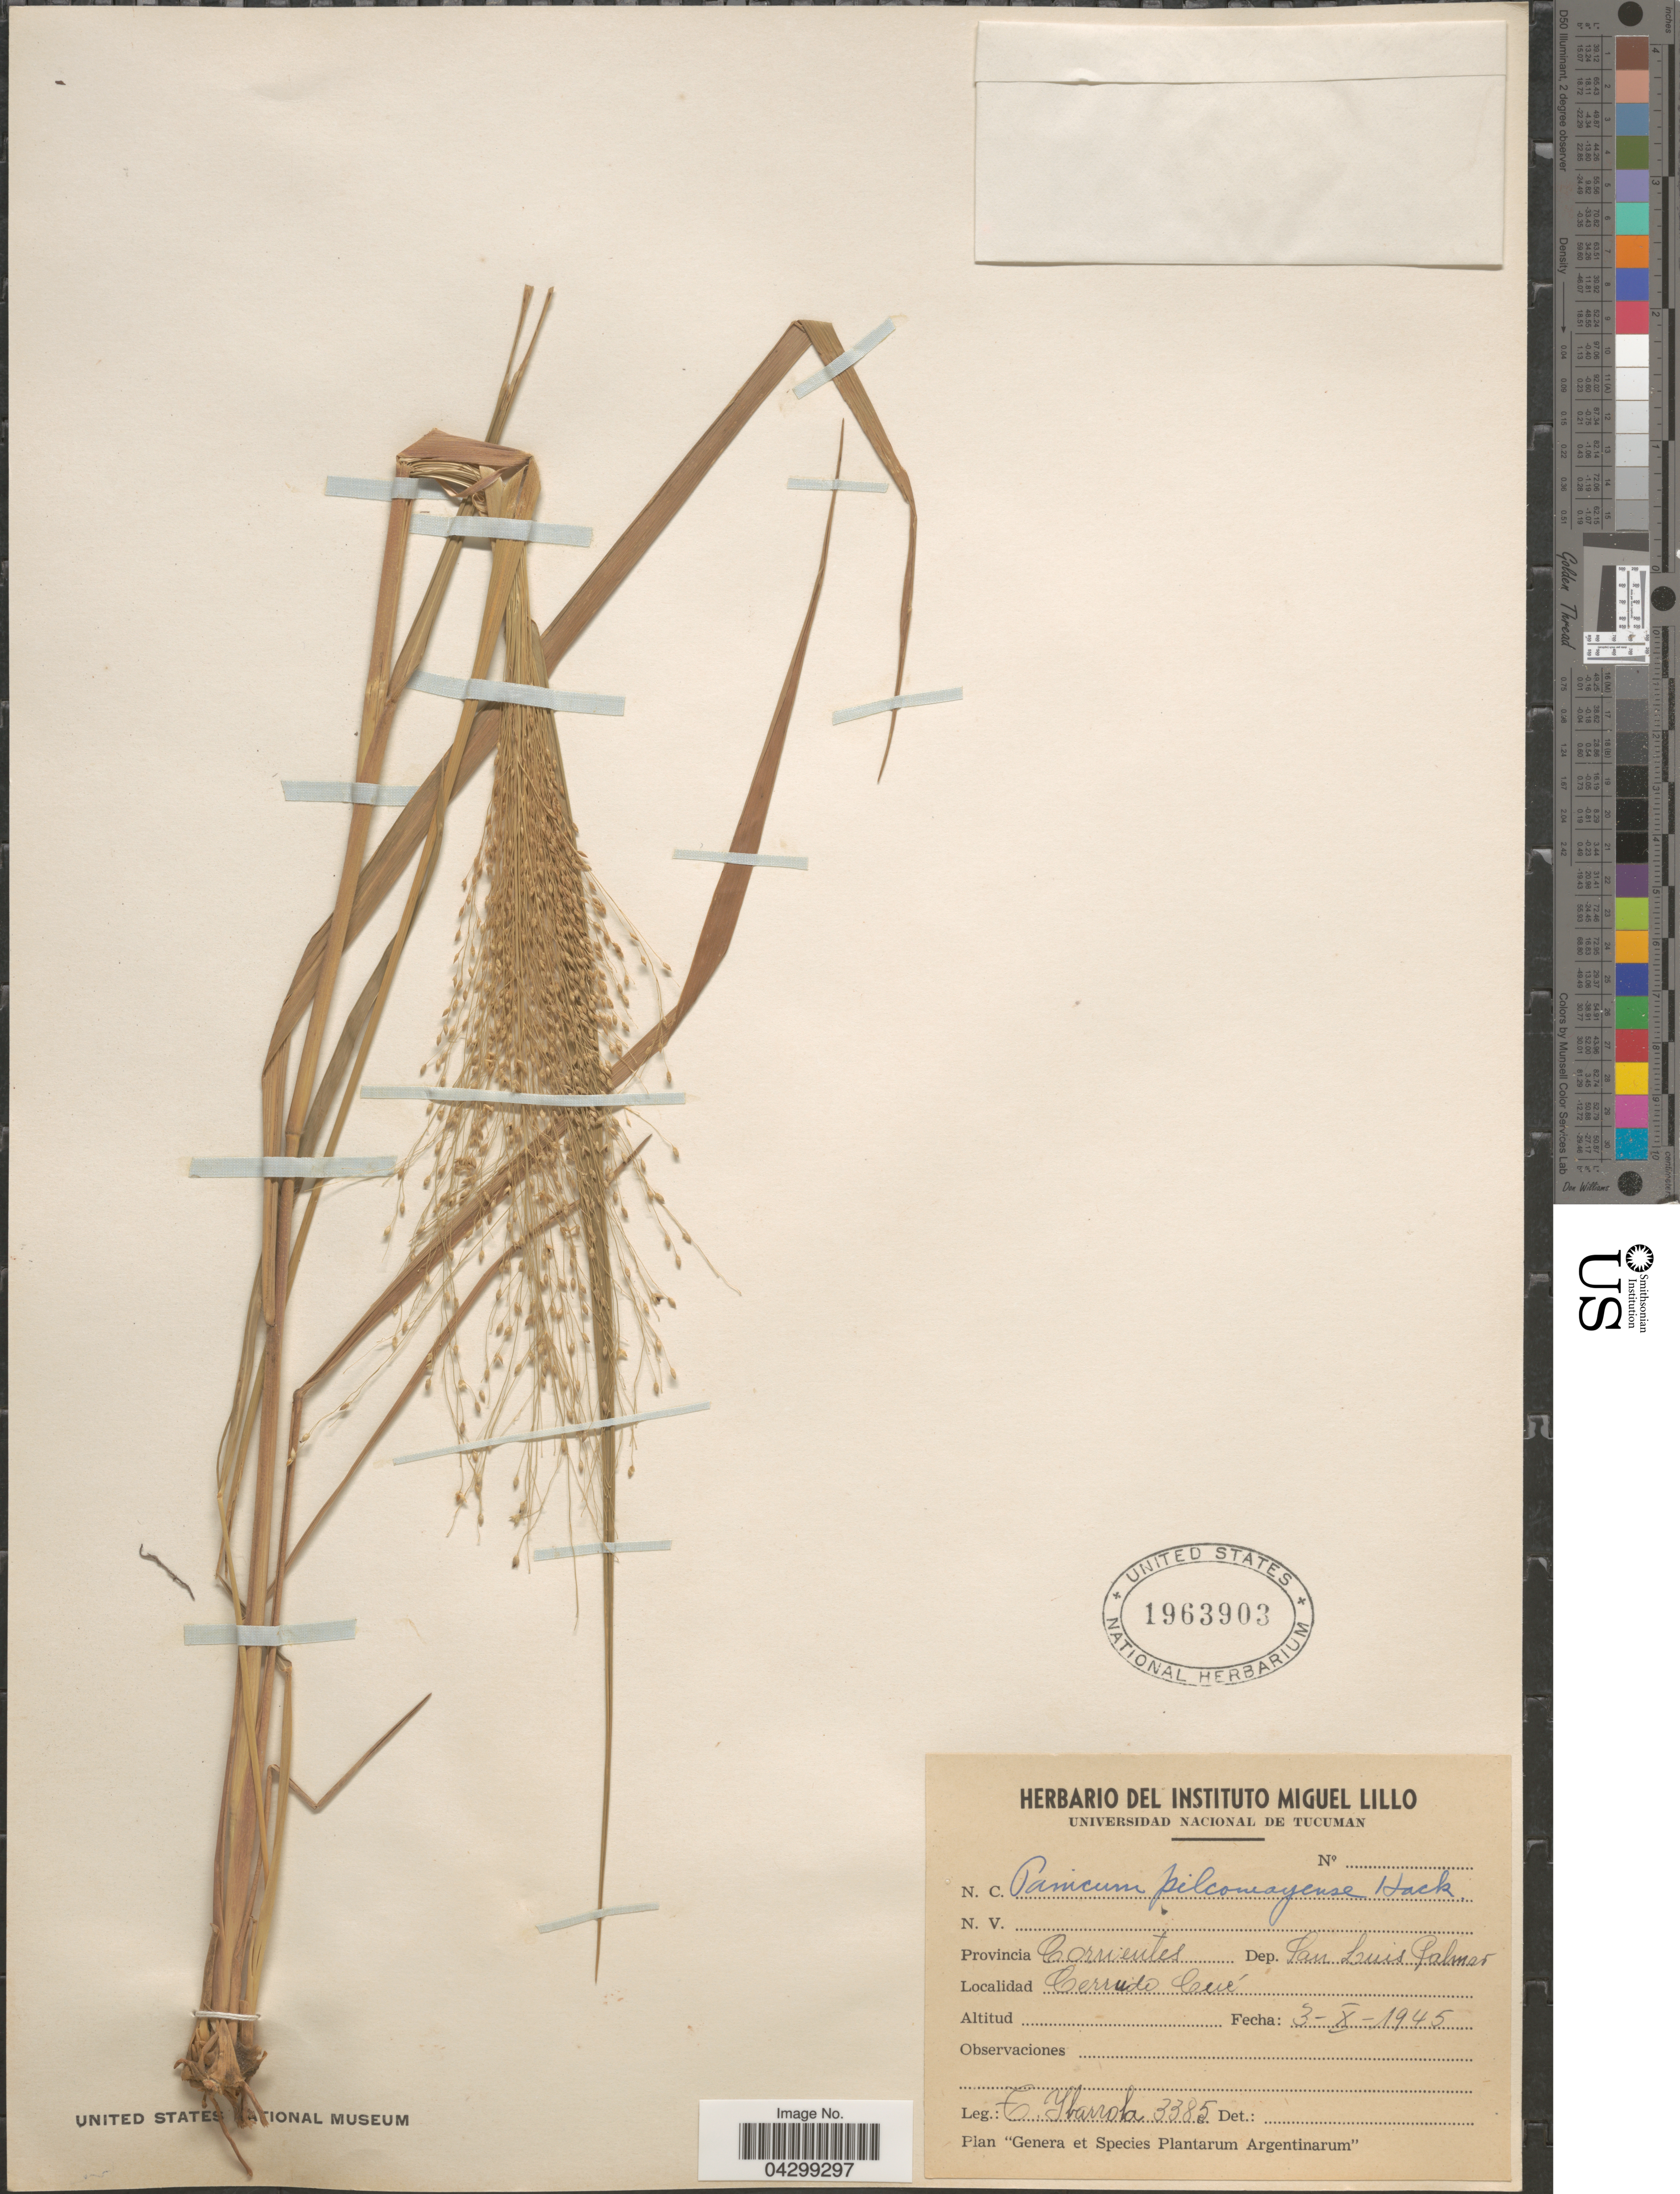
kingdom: Plantae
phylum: Tracheophyta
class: Liliopsida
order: Poales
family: Poaceae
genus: Panicum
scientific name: Panicum bergii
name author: Arechav.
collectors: C. Ibarrola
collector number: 3385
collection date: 1945-10-03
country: Argentina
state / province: Corrientes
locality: Dep. San Luis Palmar. Cerrudo Cué.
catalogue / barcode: US 1963903